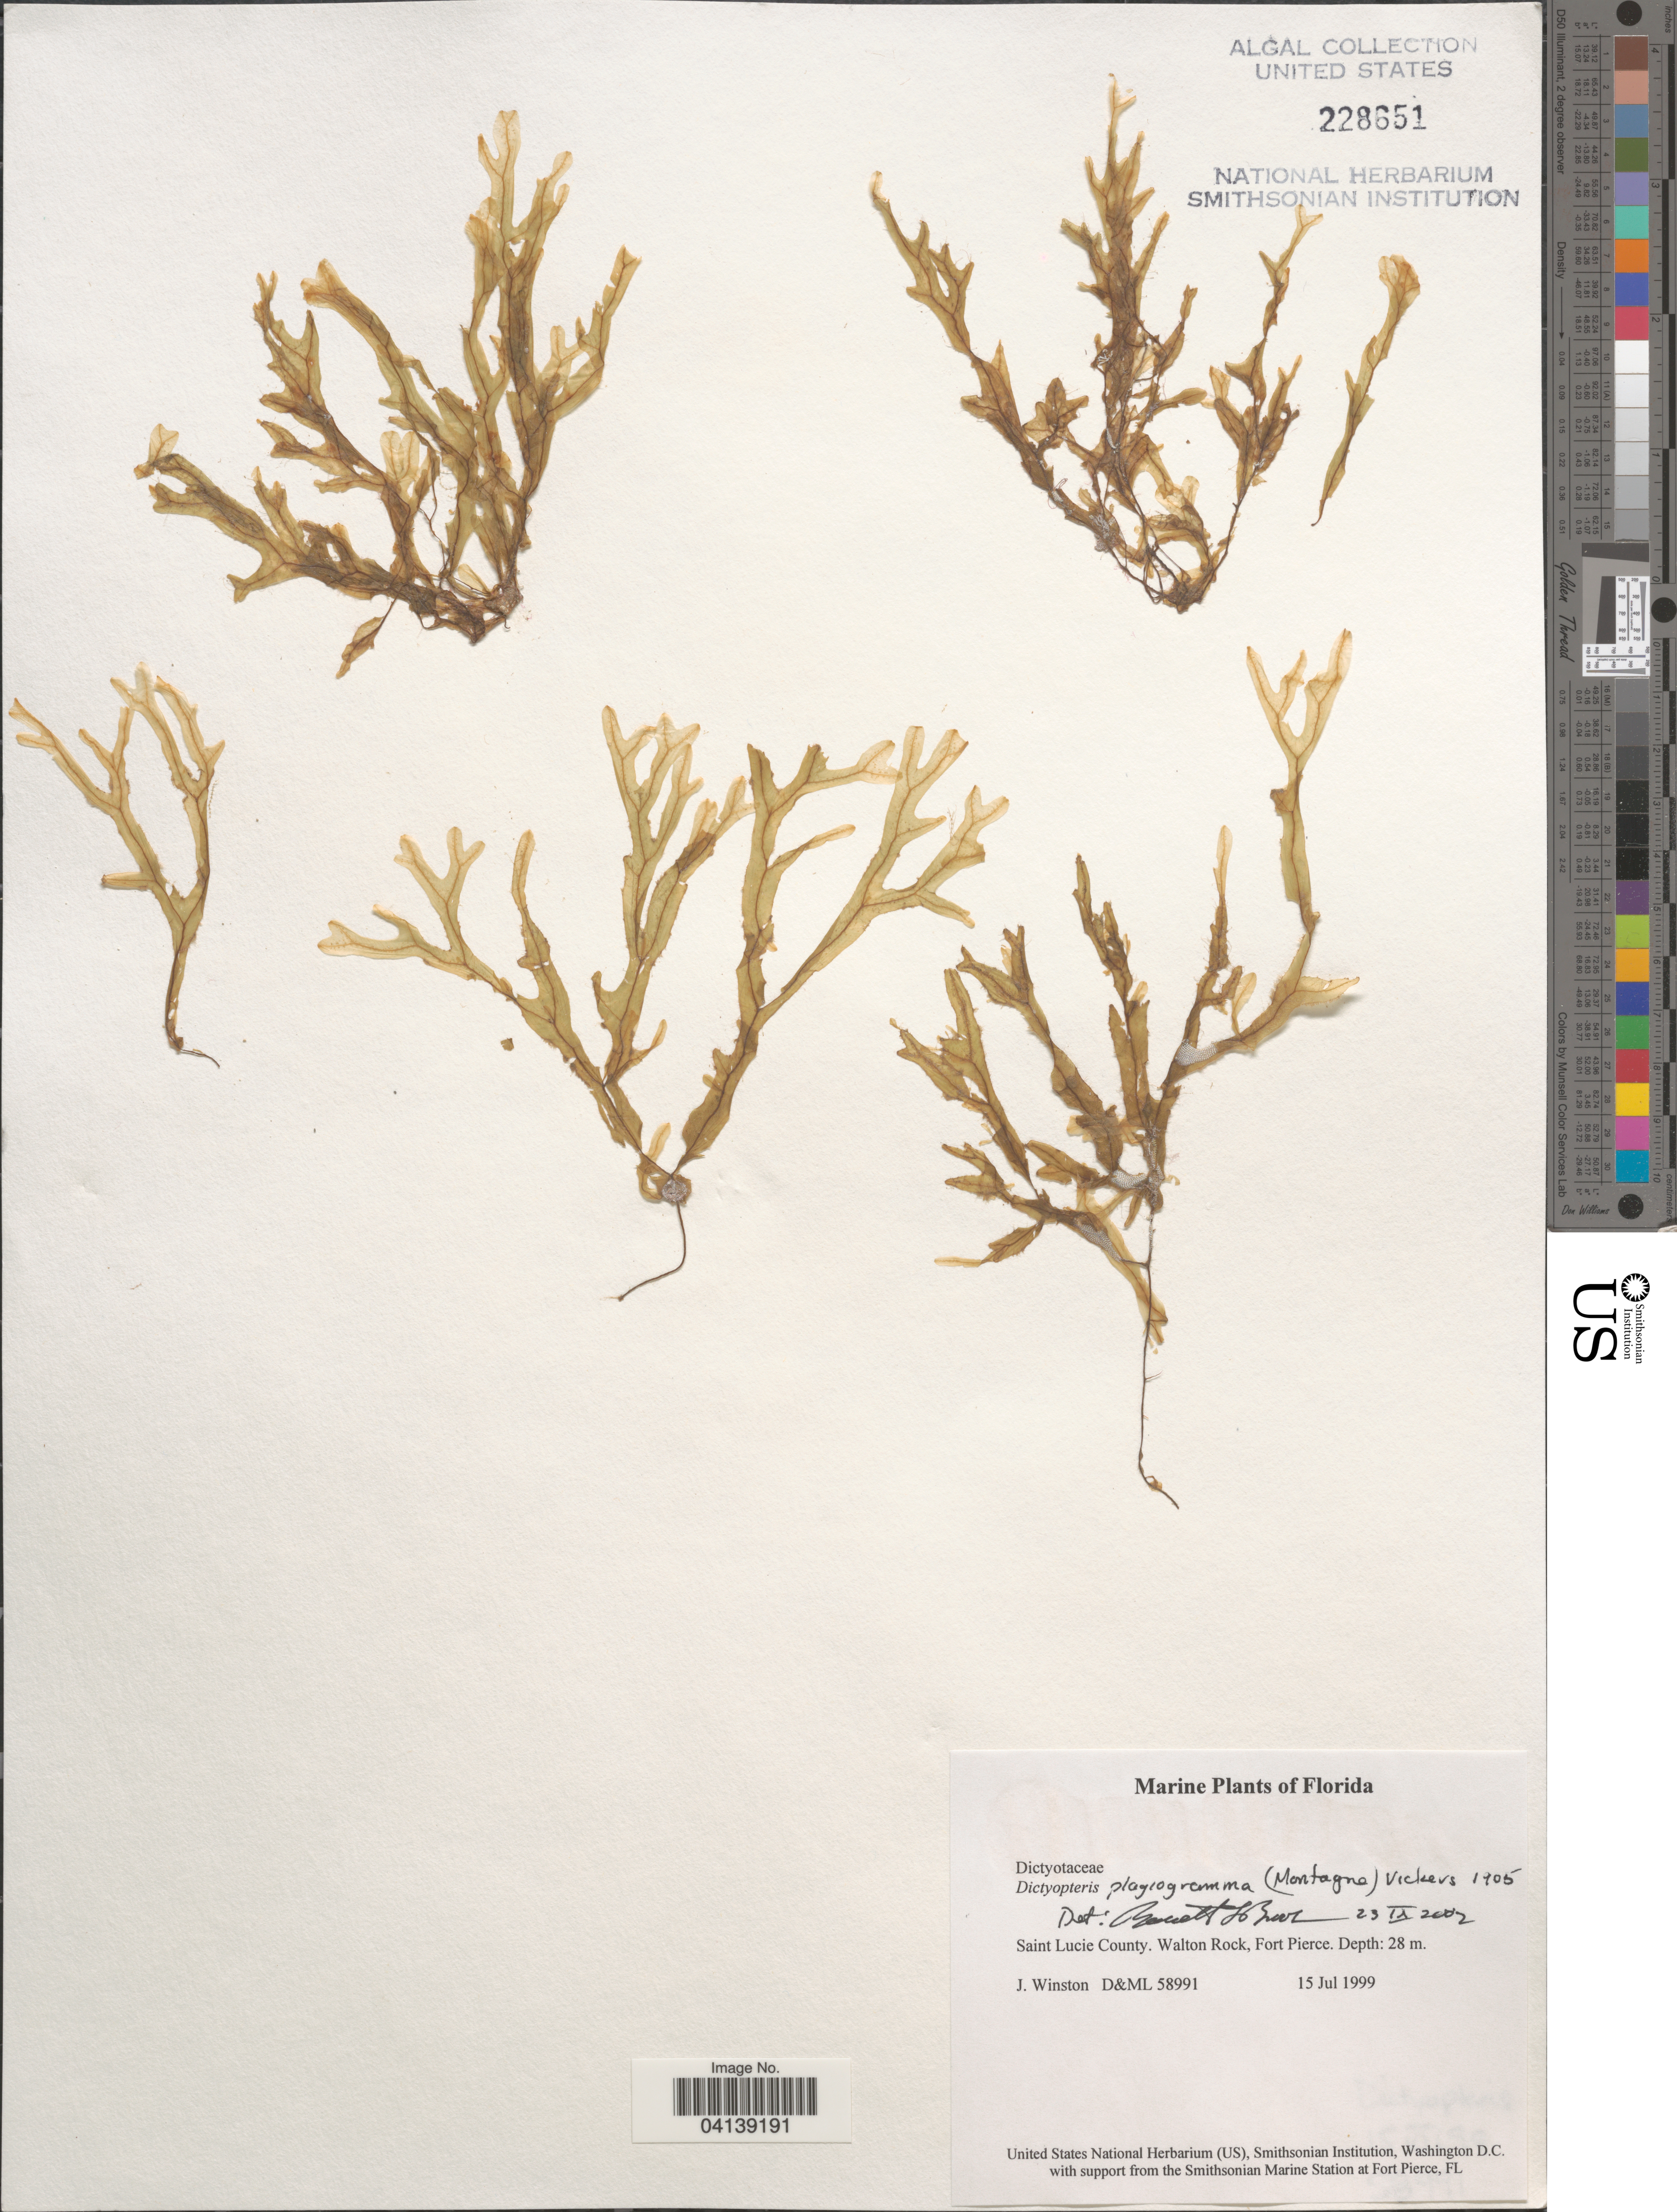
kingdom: Chromista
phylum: Ochrophyta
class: Phaeophyceae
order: Dictyotales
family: Dictyotaceae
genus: Dictyopteris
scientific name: Dictyopteris plagiogramma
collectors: J. Winston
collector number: D&ML58991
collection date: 1999-07-15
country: United States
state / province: Florida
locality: Saint Lucie County. Walton Rock, Fort Pierce.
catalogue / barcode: US 228651